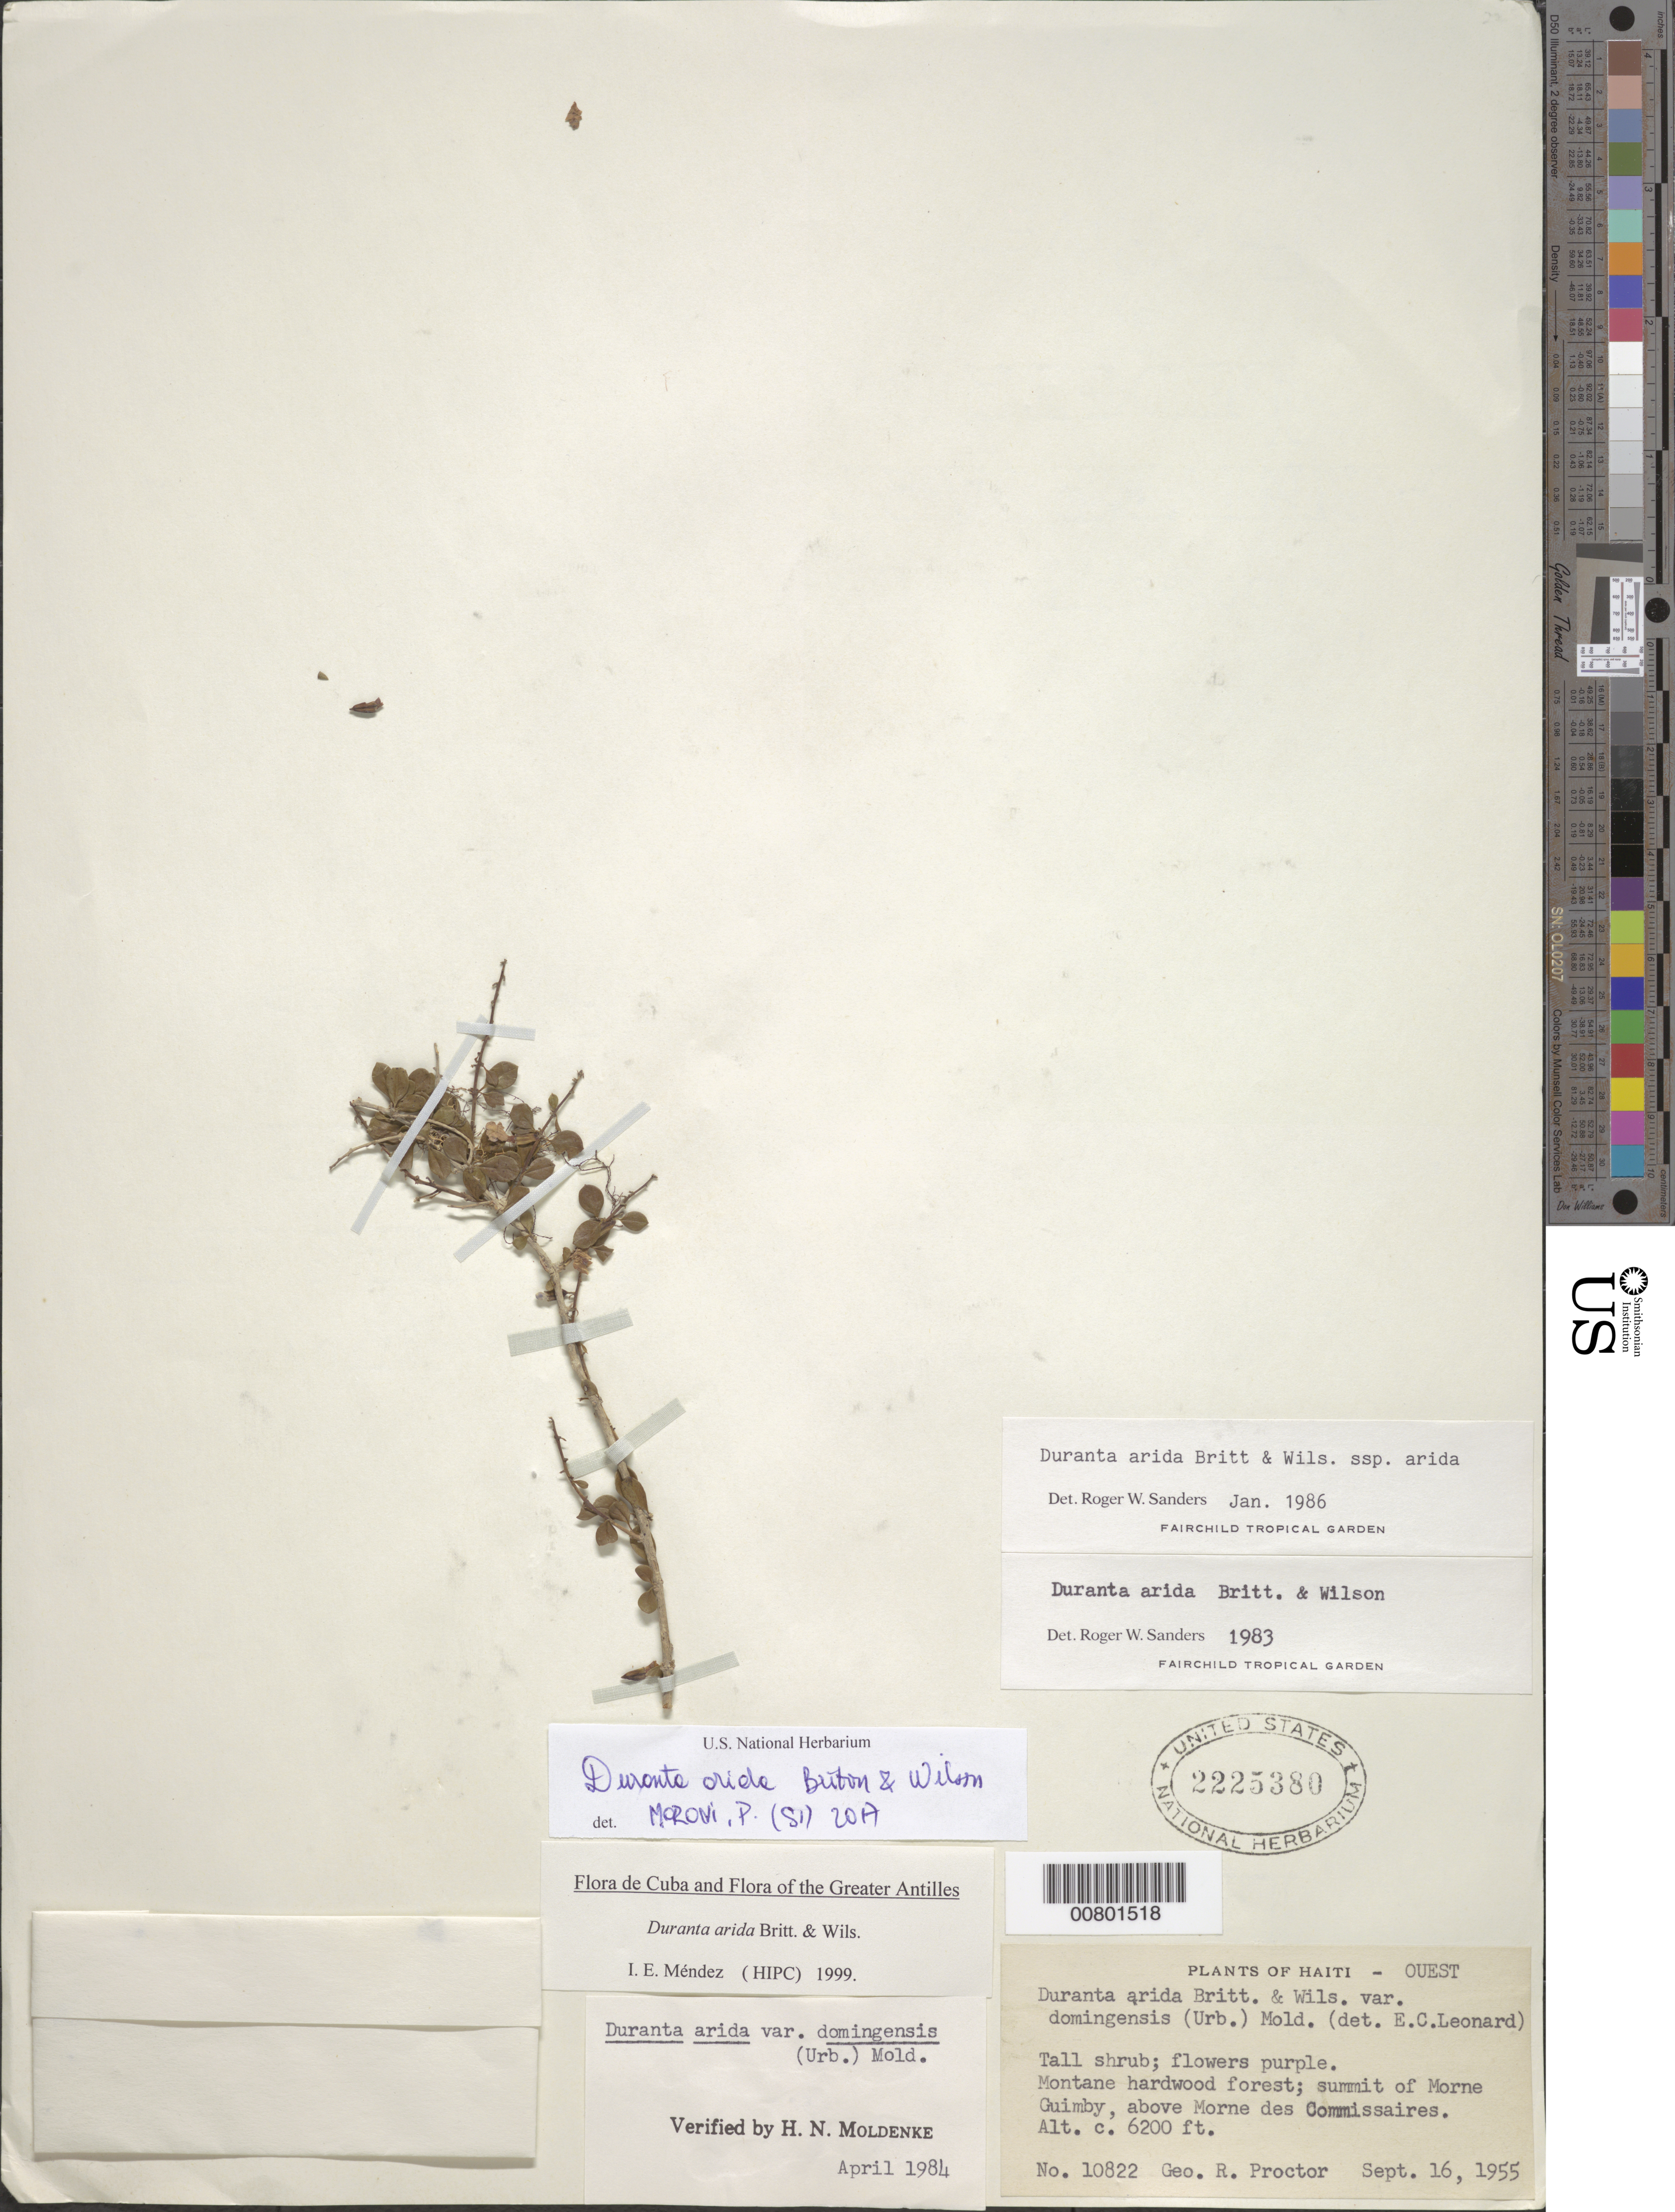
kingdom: Plantae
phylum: Tracheophyta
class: Magnoliopsida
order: Lamiales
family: Verbenaceae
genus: Duranta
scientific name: Duranta arida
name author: Britton & P. Wilson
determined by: Méndez, Isidro E., (HIPC)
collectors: G. R. Proctor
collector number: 10822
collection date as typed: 16 Sep 1955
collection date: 1955-09-16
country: Haiti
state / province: Ouest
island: Hispaniola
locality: Summit of Morne Guimby above Morne des Commissaires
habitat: Montane hardwood forest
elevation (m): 1890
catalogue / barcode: US 2225380